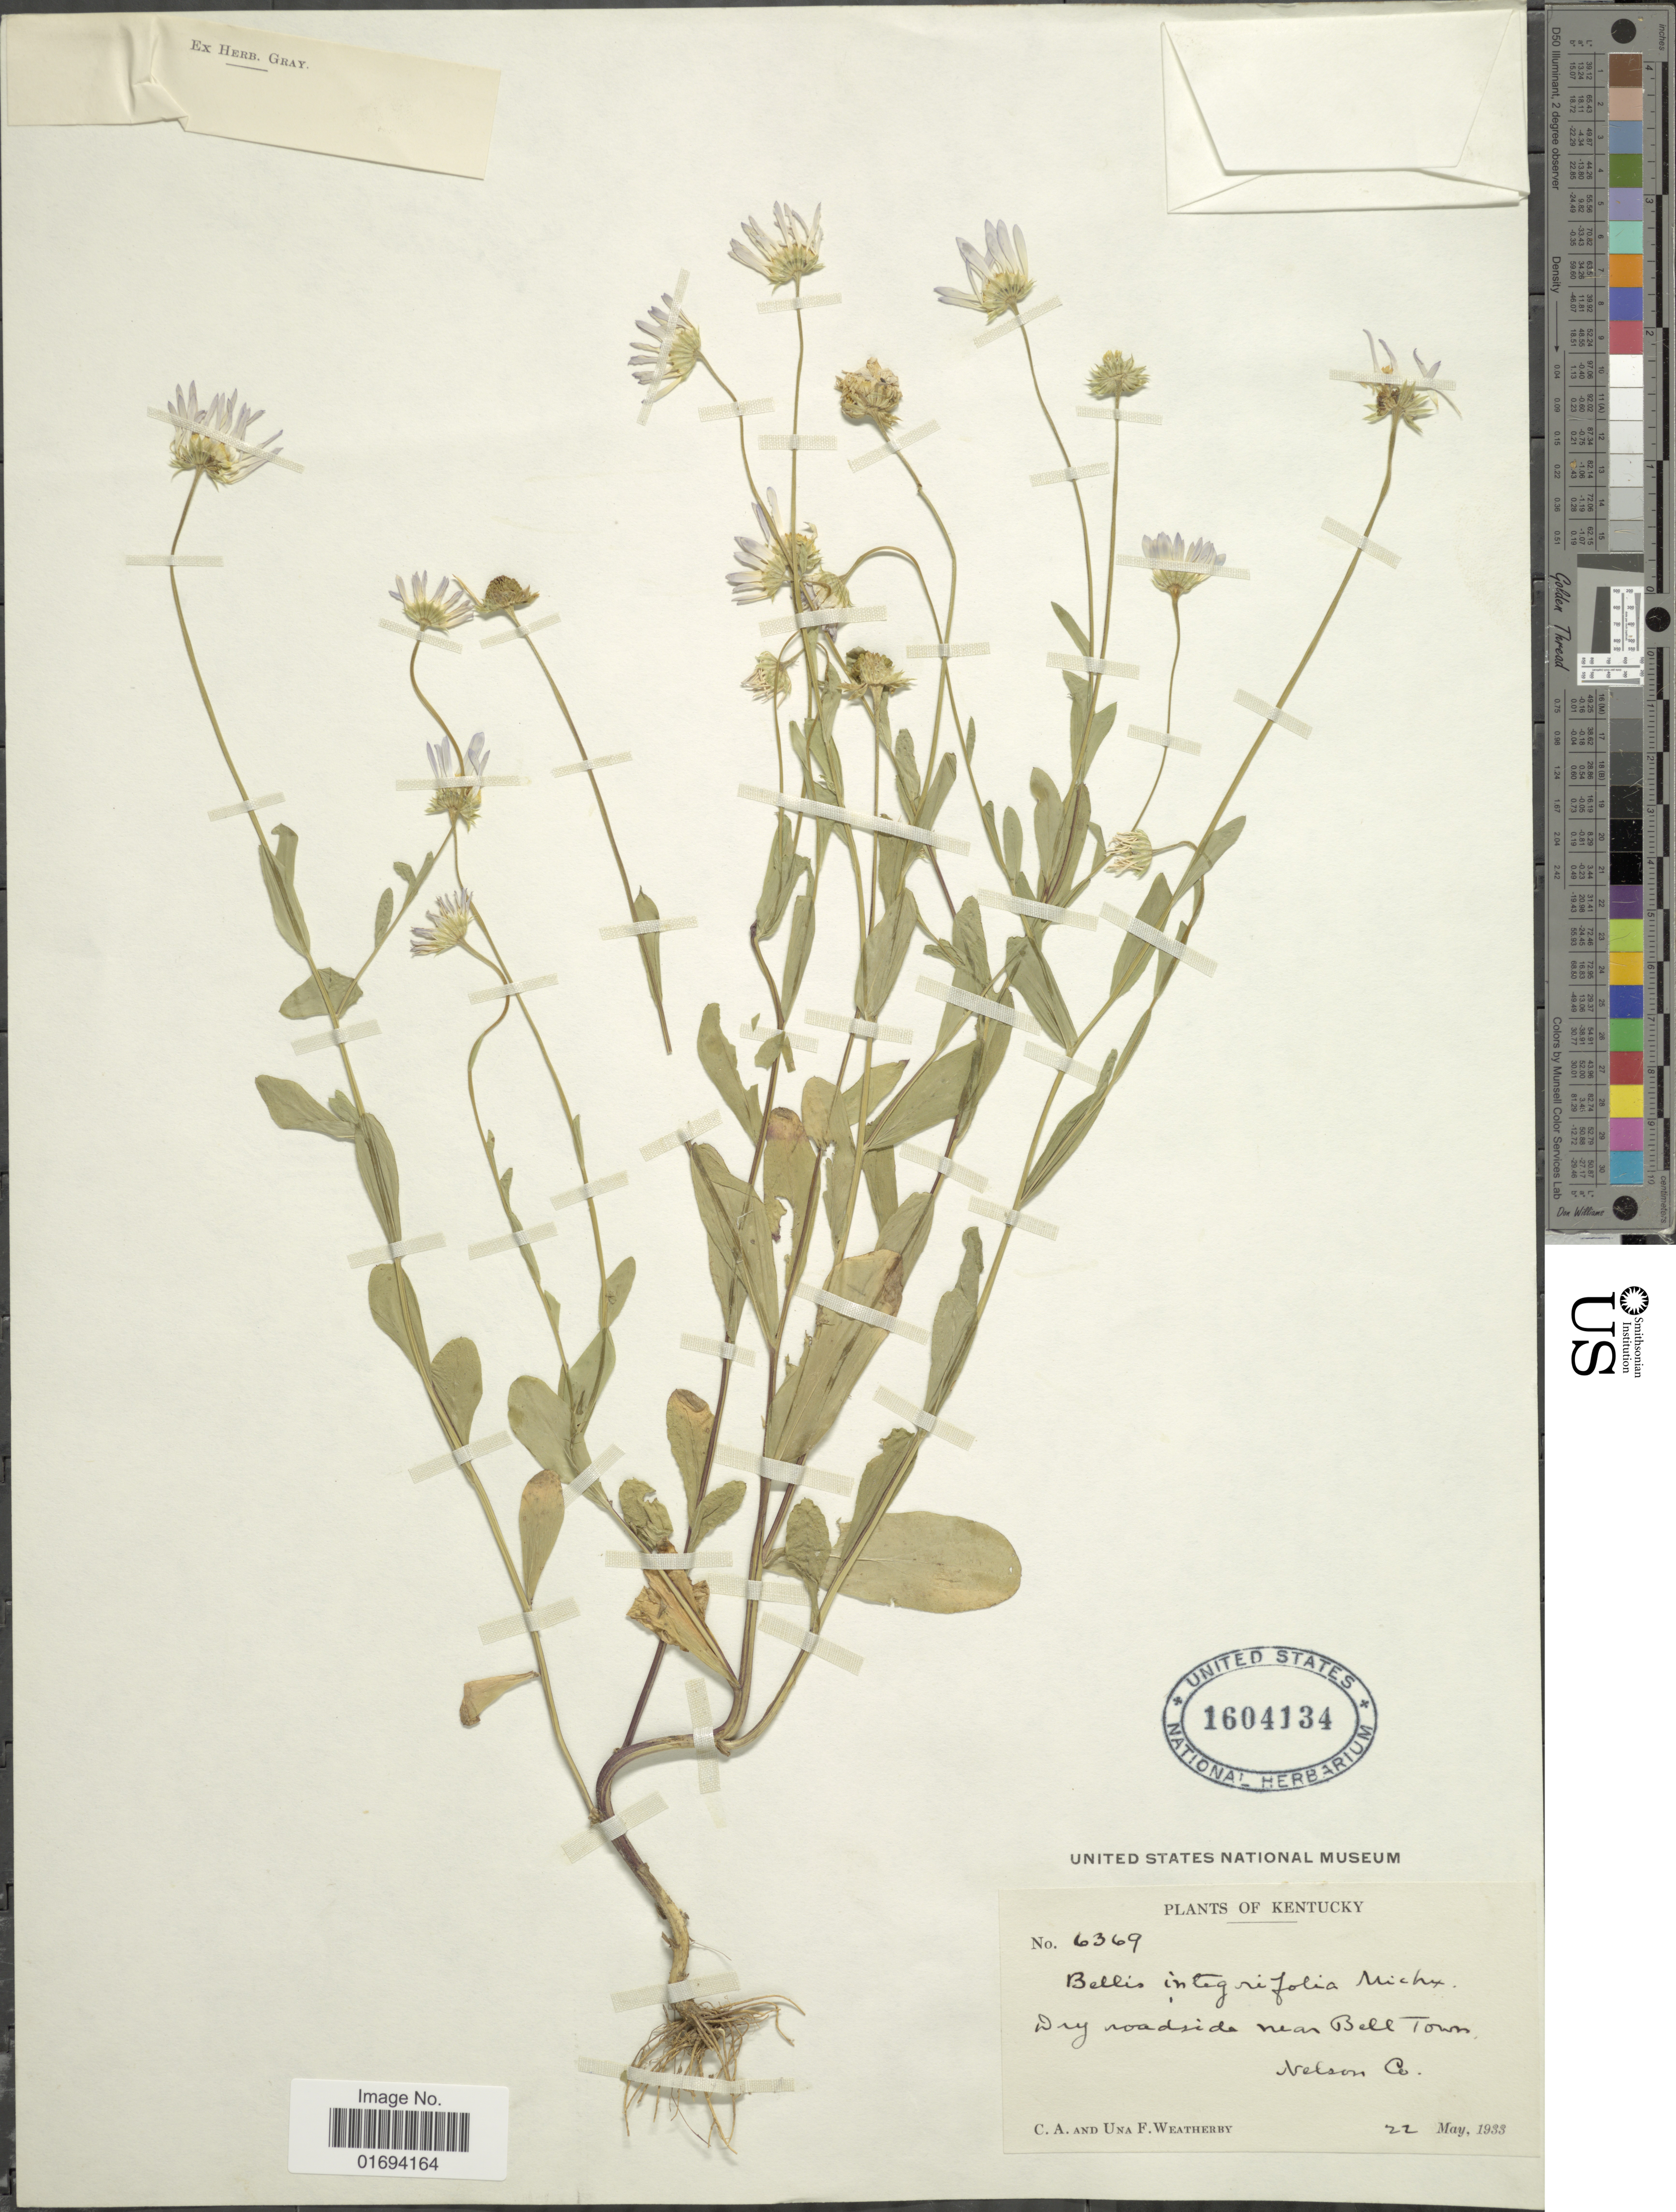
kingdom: Plantae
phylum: Tracheophyta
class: Magnoliopsida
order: Asterales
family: Asteraceae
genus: Astranthium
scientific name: Astranthium integrifolium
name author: (Michx.) Nutt.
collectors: C. A. Weatherby & U. Weatherby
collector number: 6369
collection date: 1933-05-22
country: United States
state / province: Kentucky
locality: Dry roadside near Bell Town, Nelson Co.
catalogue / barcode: US 1604134